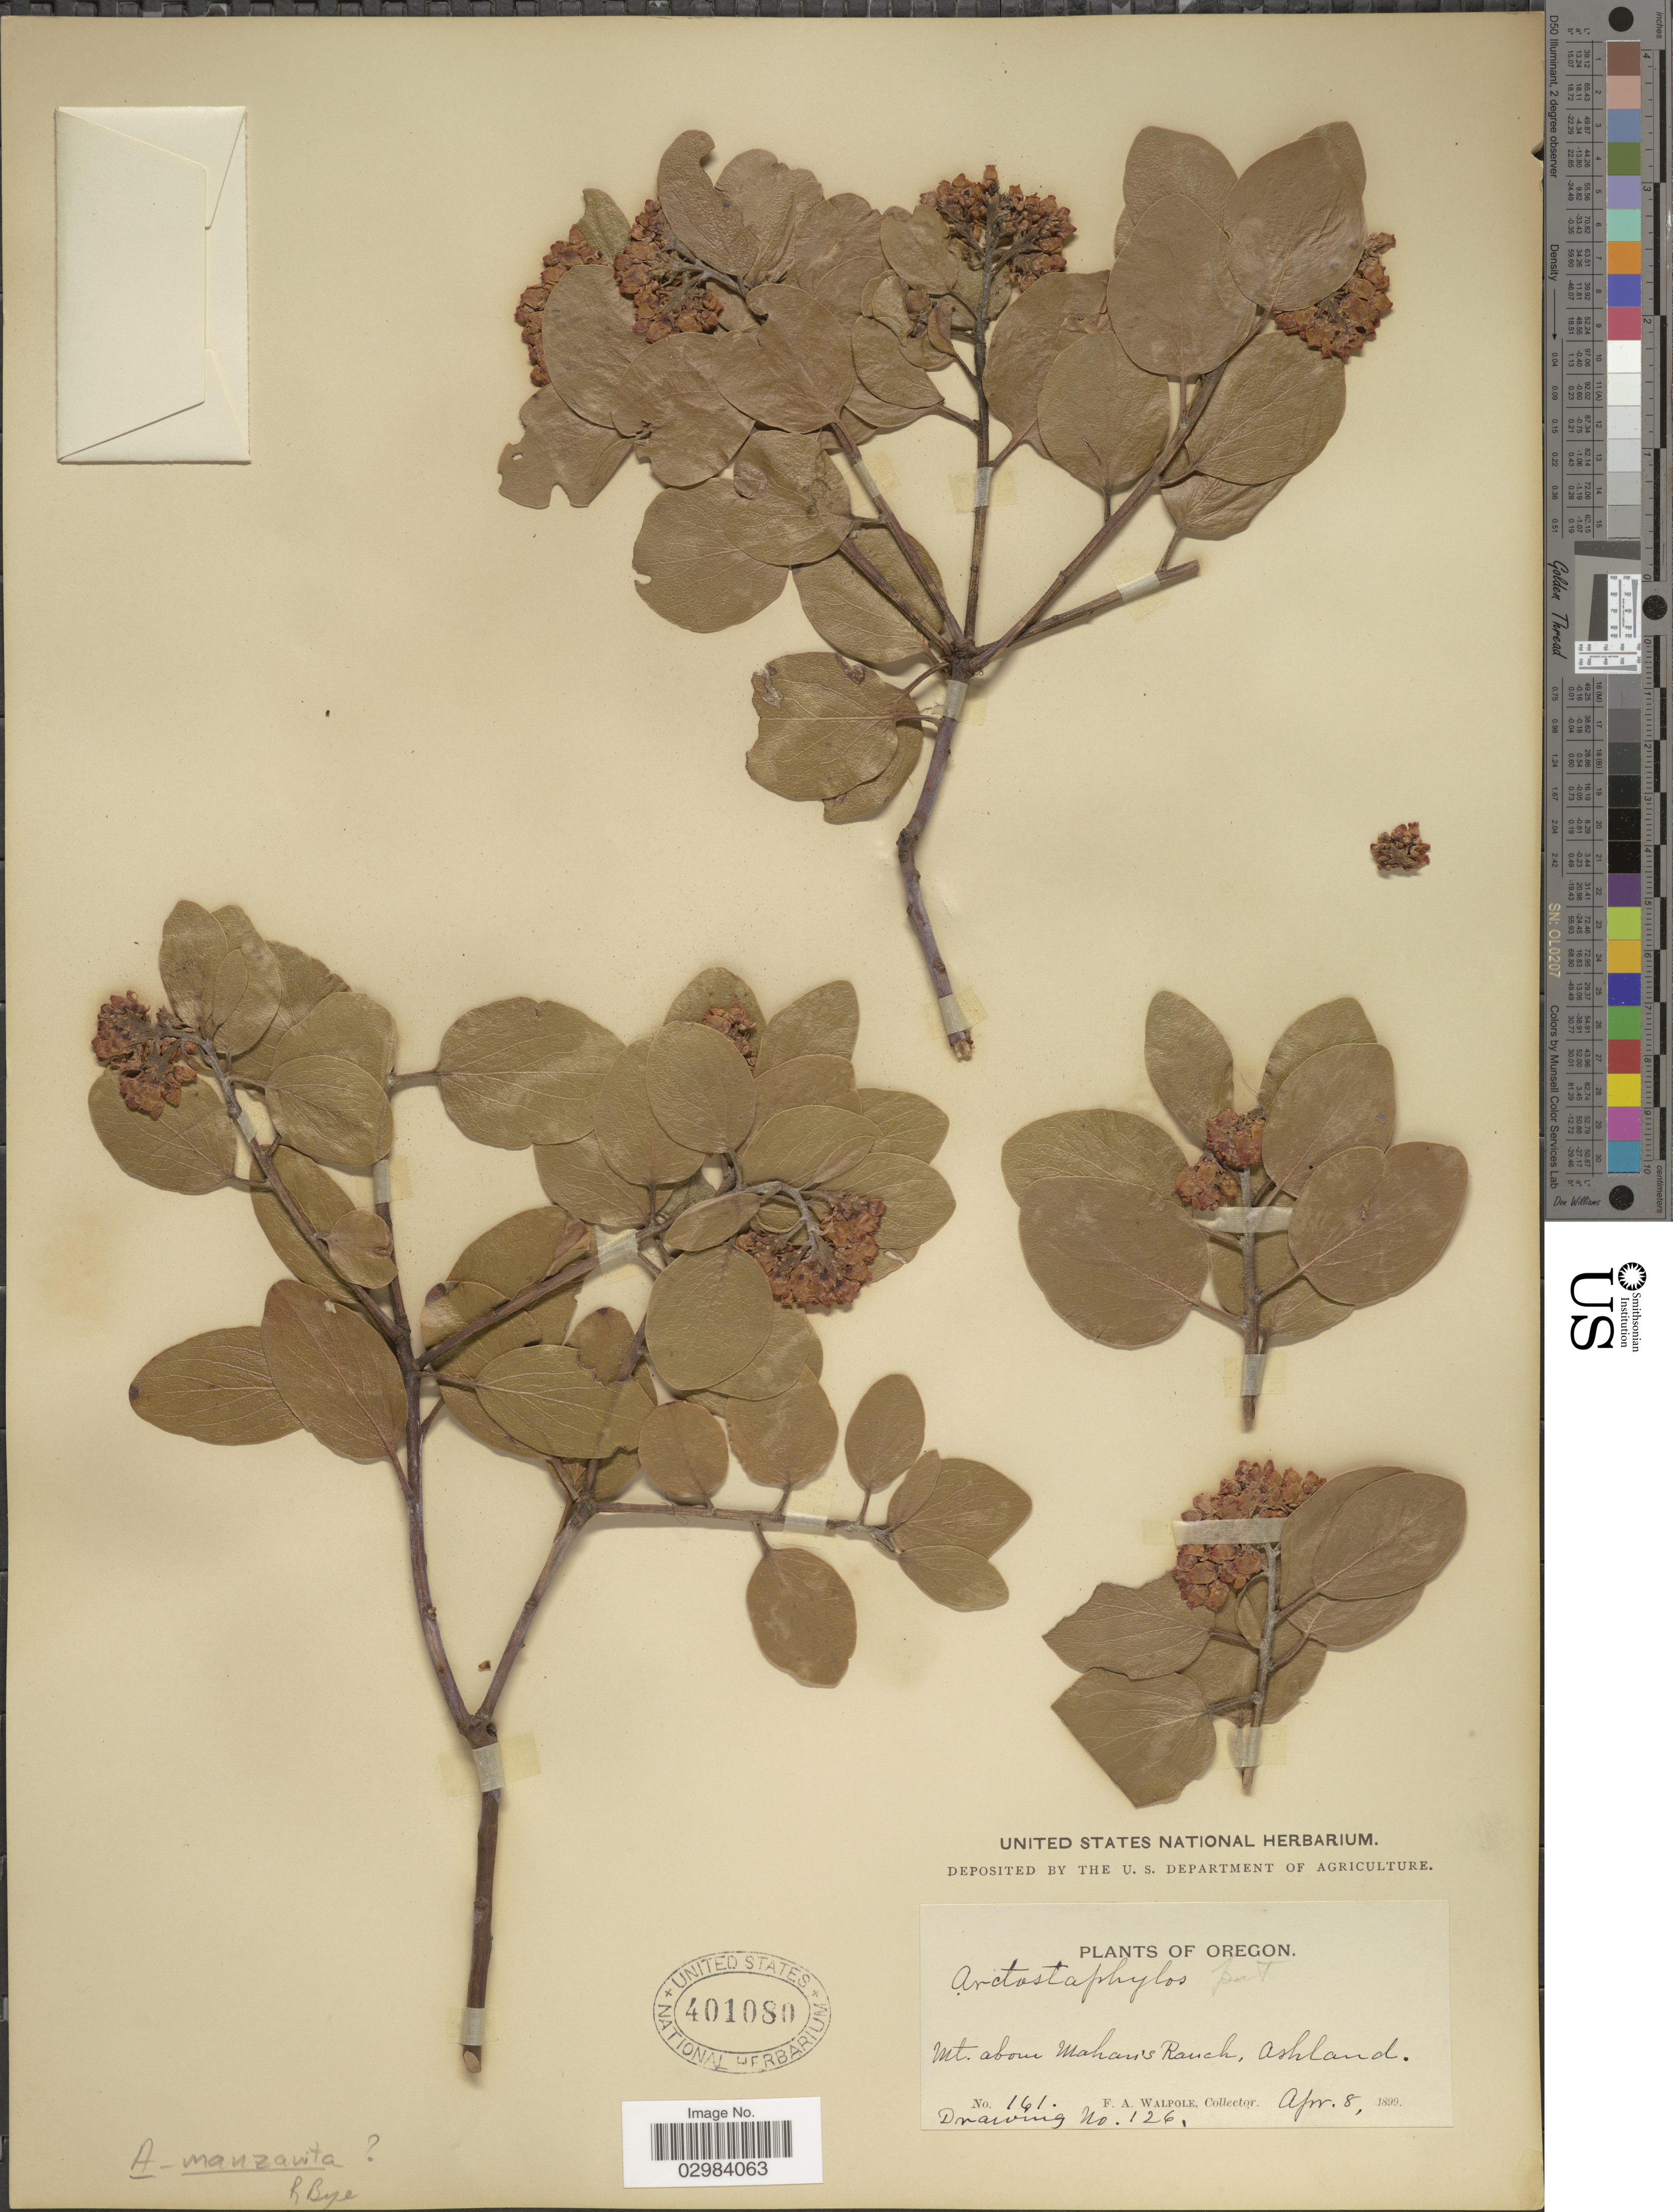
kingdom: Plantae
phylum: Tracheophyta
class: Magnoliopsida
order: Ericales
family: Ericaceae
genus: Arctostaphylos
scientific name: Arctostaphylos manzanita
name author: Parry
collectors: F. Walpole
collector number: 161/126?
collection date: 1899-04-08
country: United States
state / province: Oregon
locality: Mt. about Mahan's Ranch, Ashland.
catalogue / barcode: US 401080